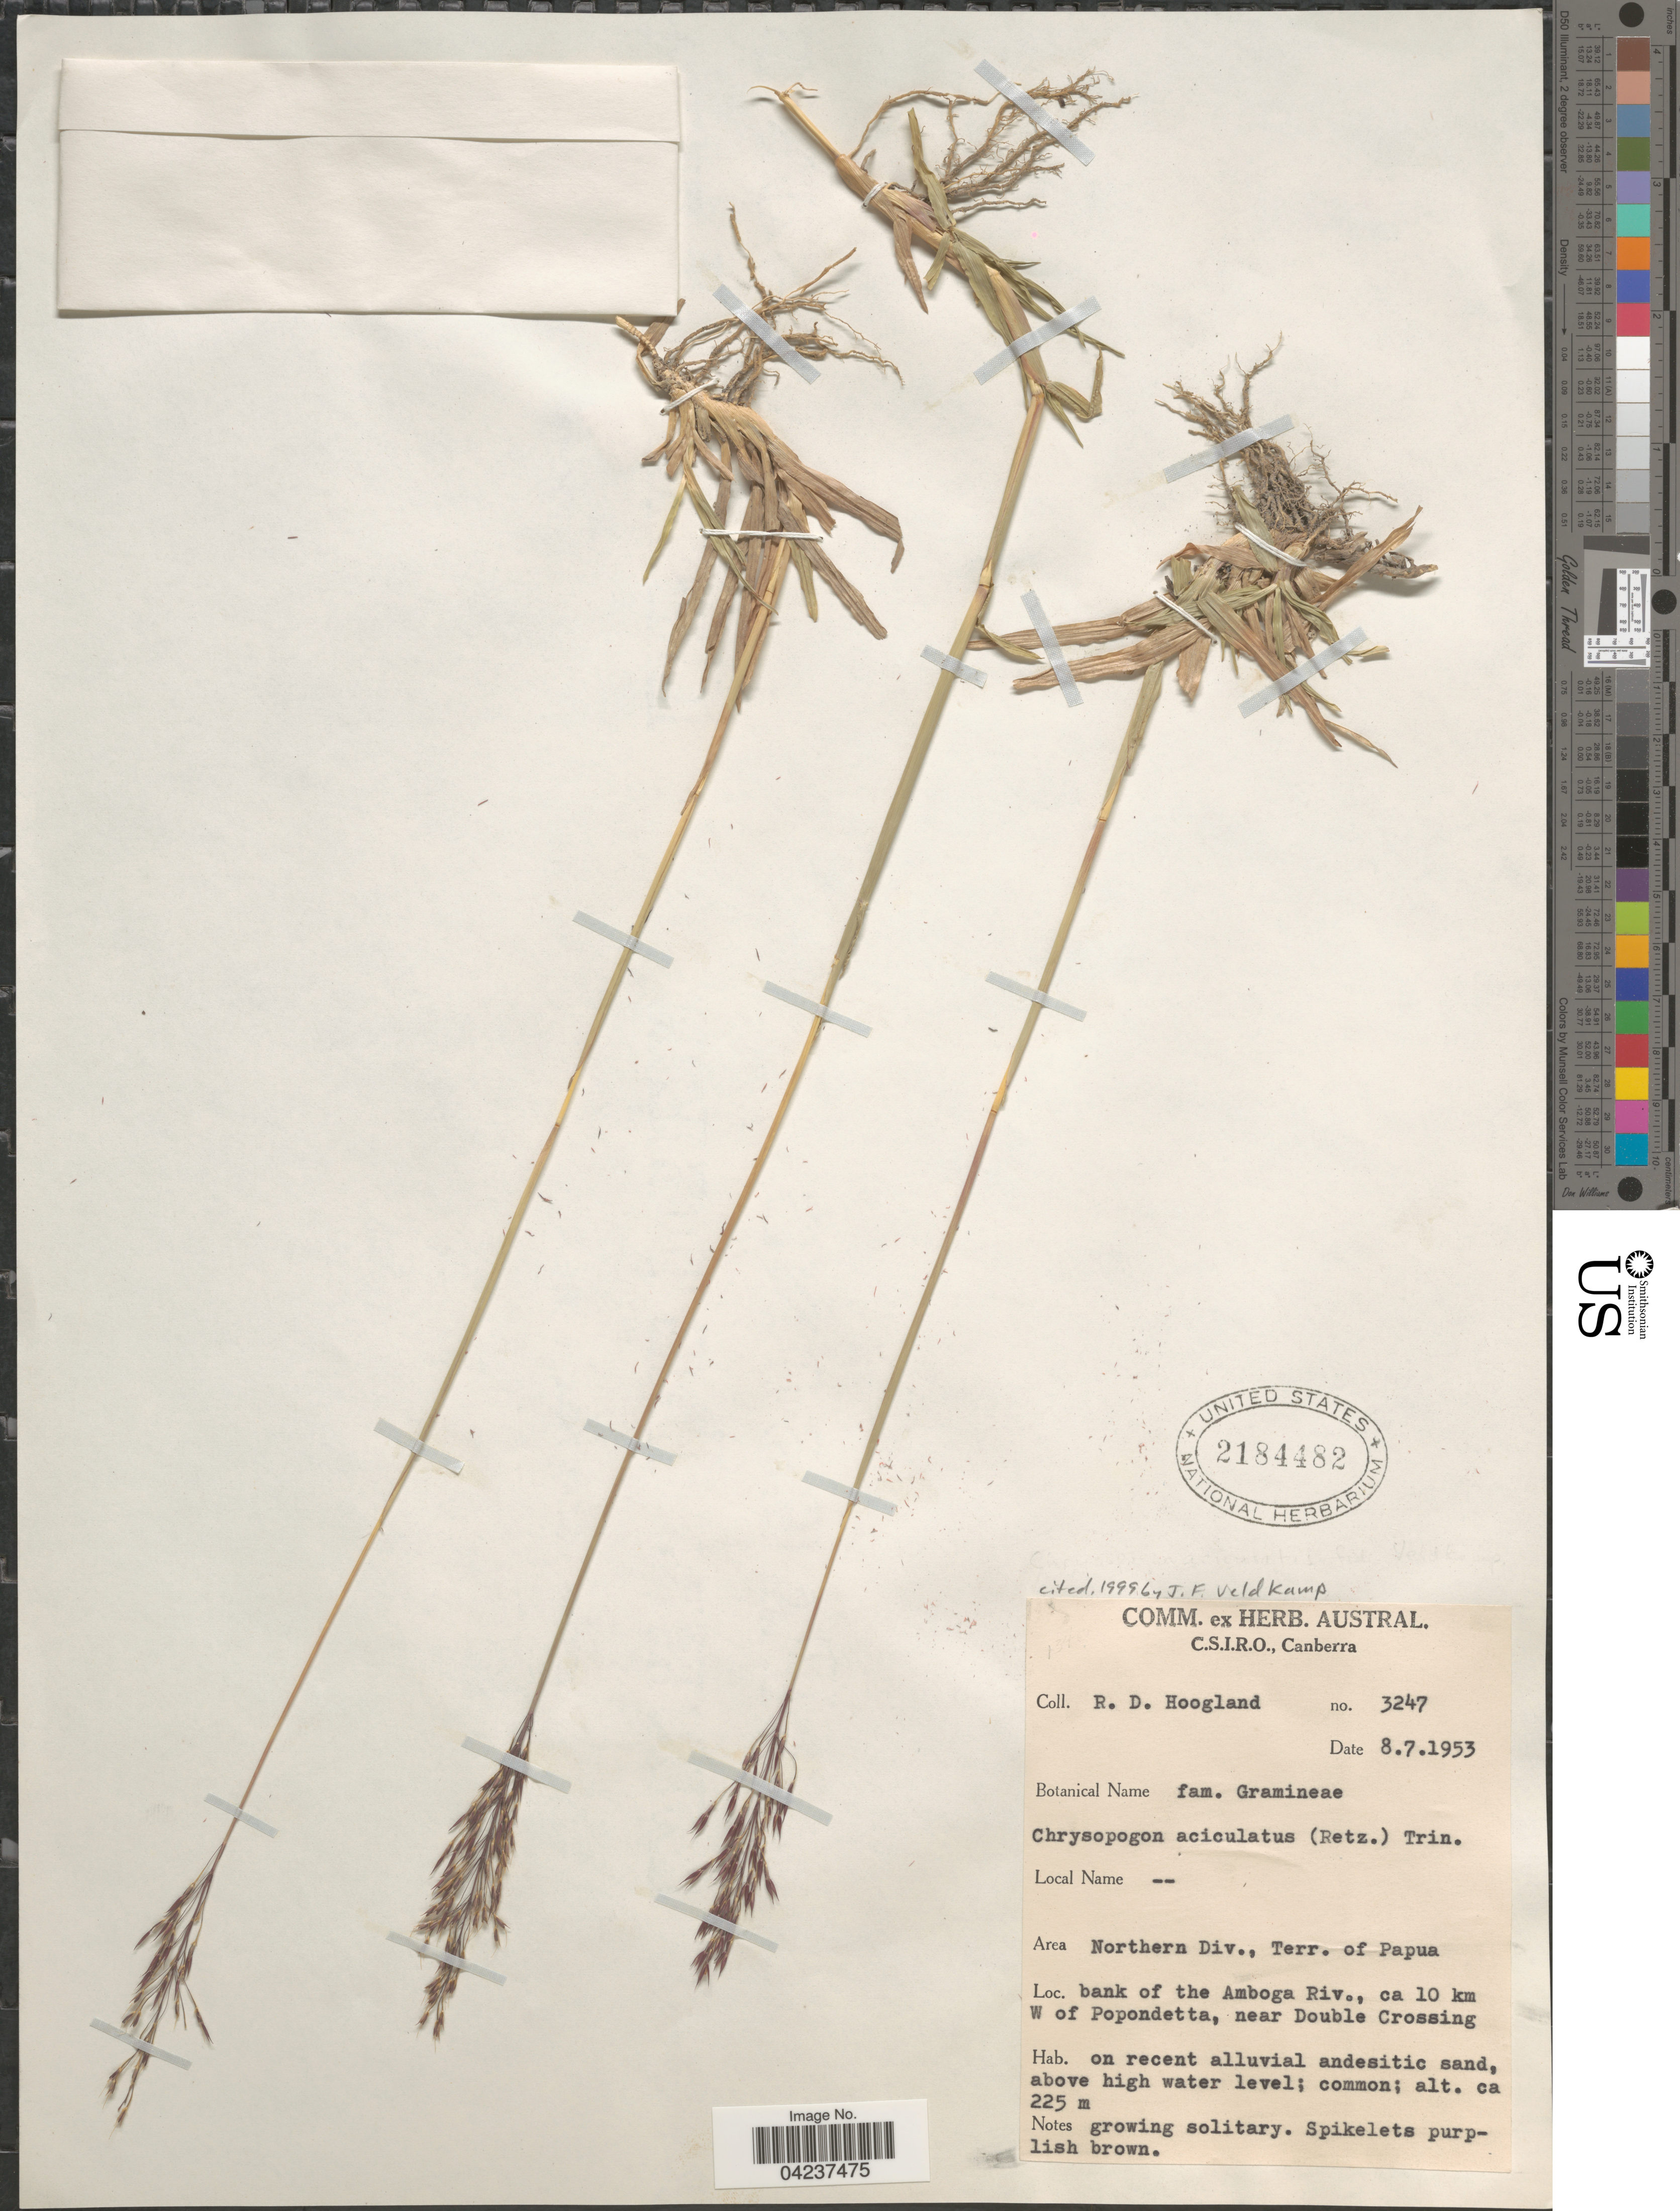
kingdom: Plantae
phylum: Tracheophyta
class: Liliopsida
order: Poales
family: Poaceae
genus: Chrysopogon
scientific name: Chrysopogon aciculatus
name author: (Retz.) Trin.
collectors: R. D. Hoogland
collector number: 3247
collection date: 1953-07-08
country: Papua New Guinea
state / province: Northern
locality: Area Northern Div., Terr. of Papua. Bank of the Amboga Riv., ca 10 km W of Popondetta, near Double Crossing.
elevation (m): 225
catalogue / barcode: US 2184482